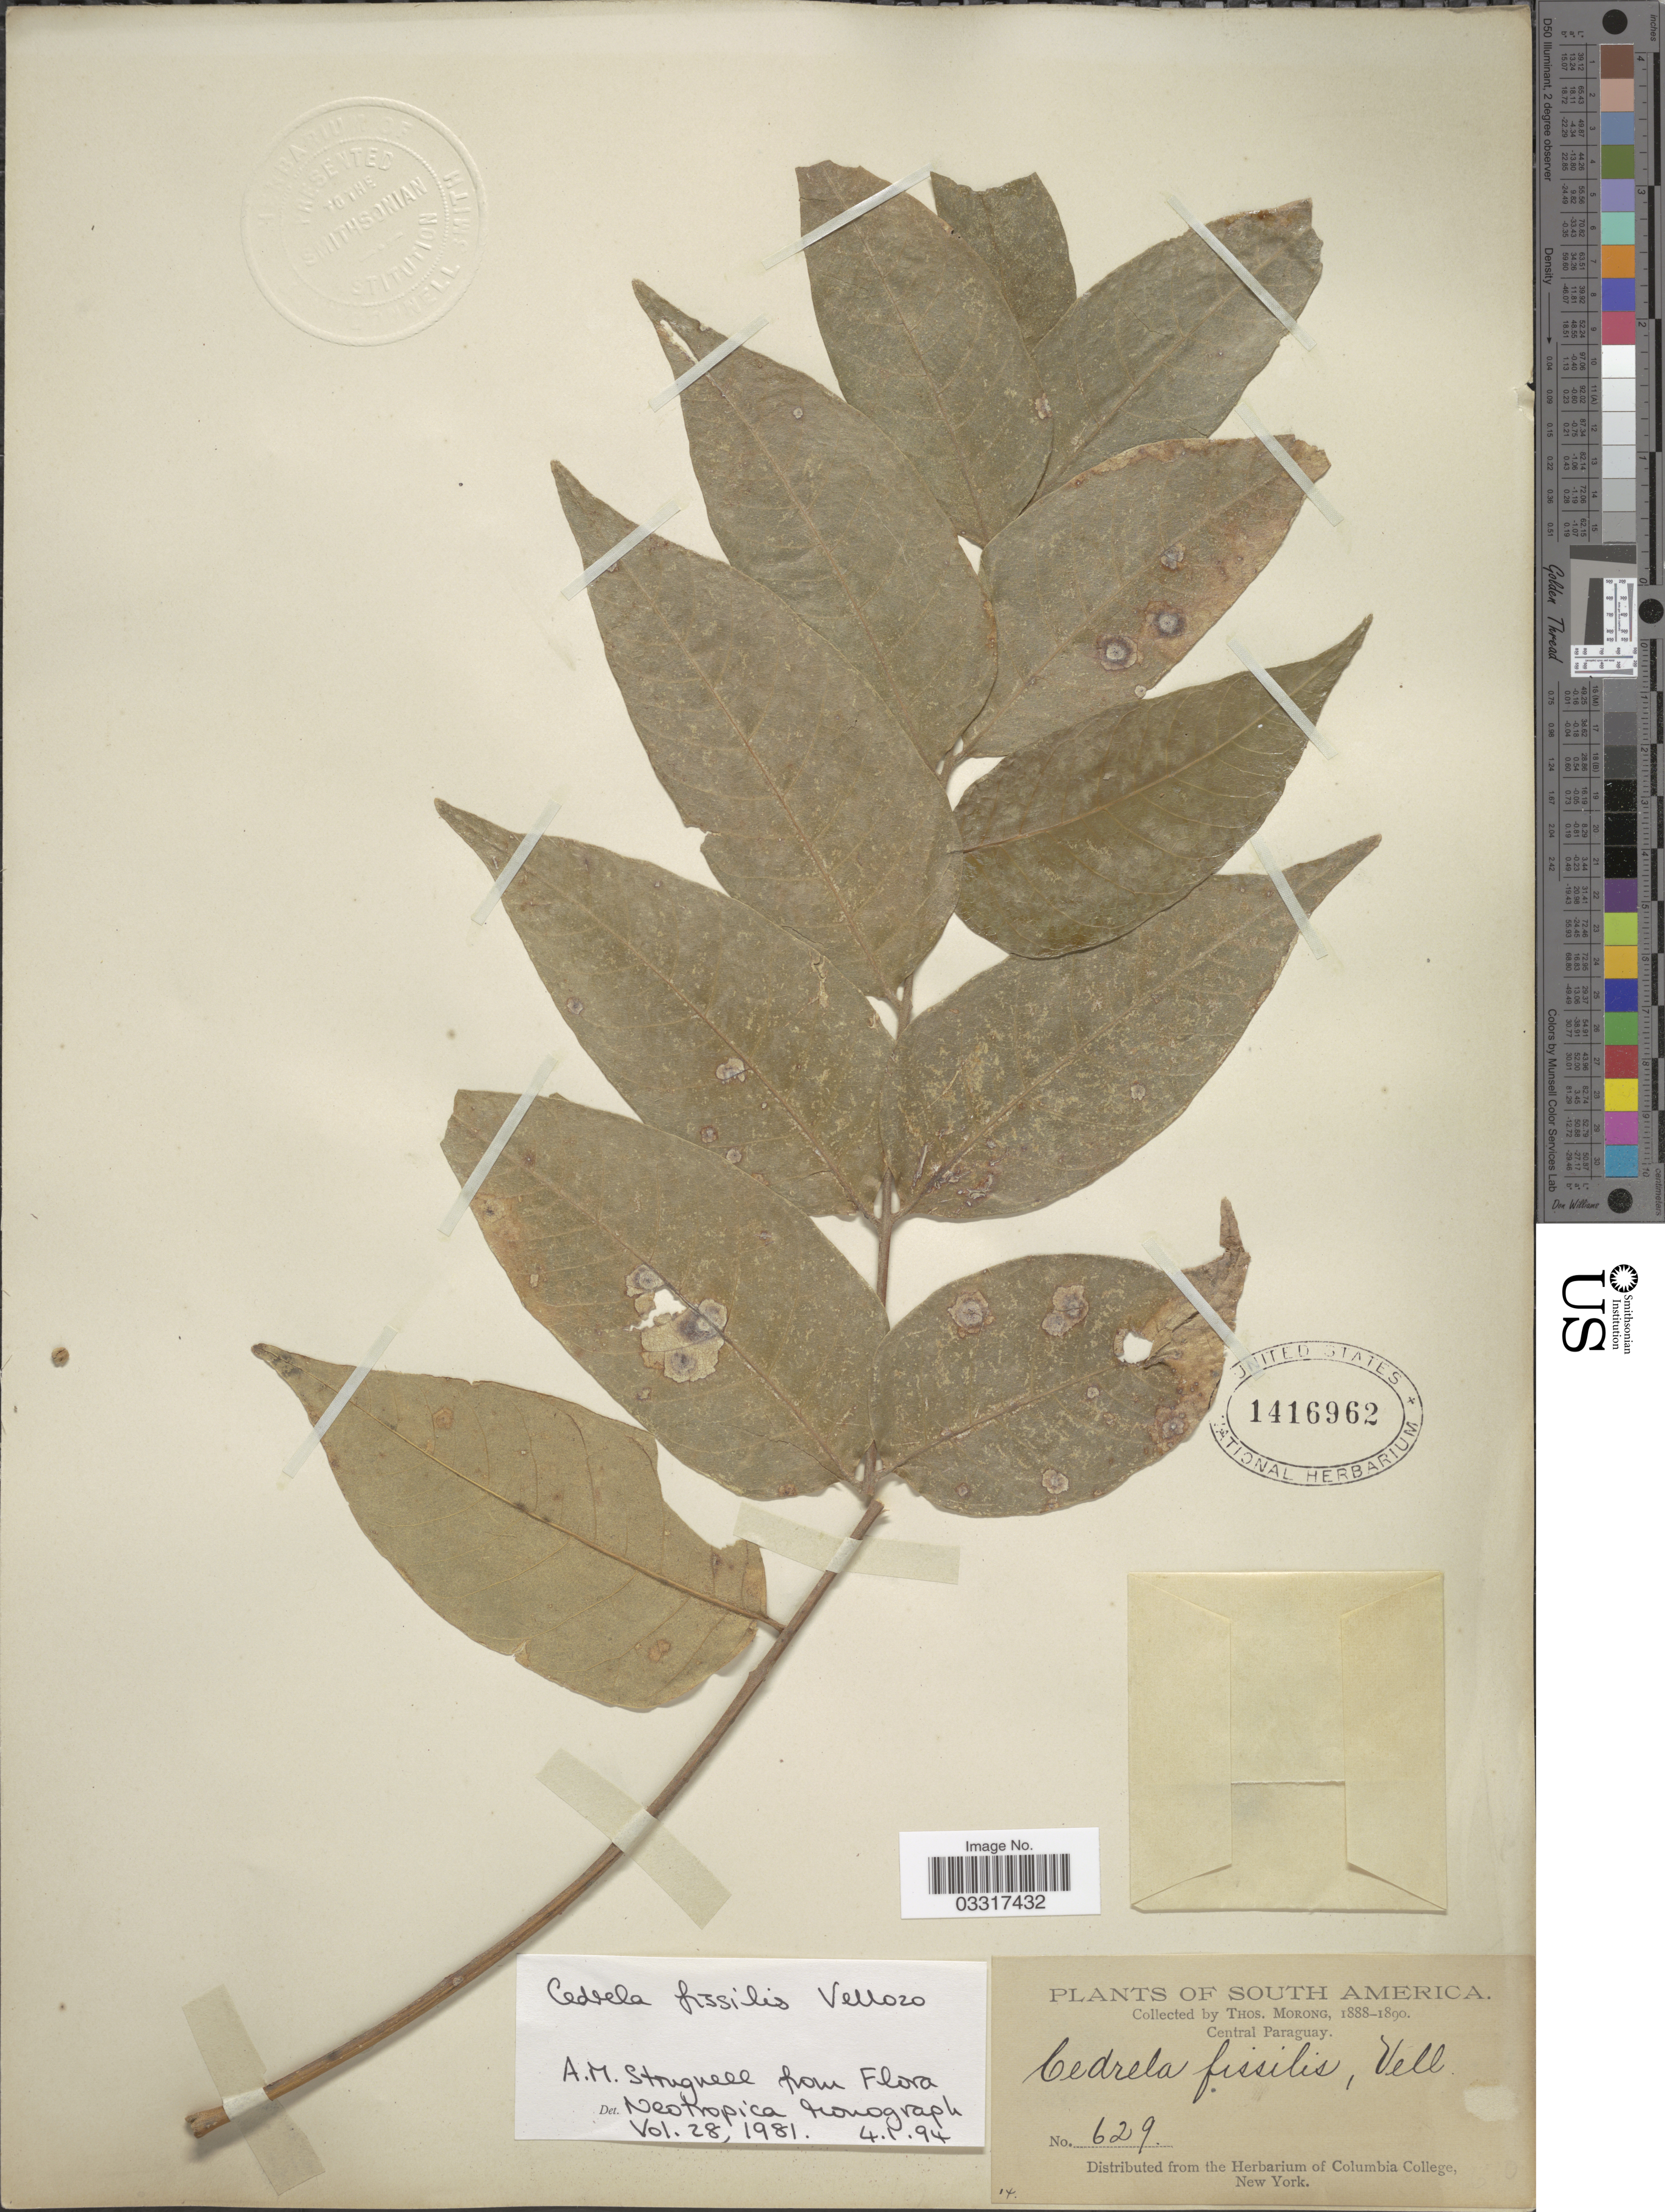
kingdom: Plantae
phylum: Tracheophyta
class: Magnoliopsida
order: Sapindales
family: Meliaceae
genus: Cedrela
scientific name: Cedrela fissilis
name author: Vell.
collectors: ex herb. T. Morong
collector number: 629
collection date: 1888/1890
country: Paraguay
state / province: Central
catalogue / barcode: US 1416962